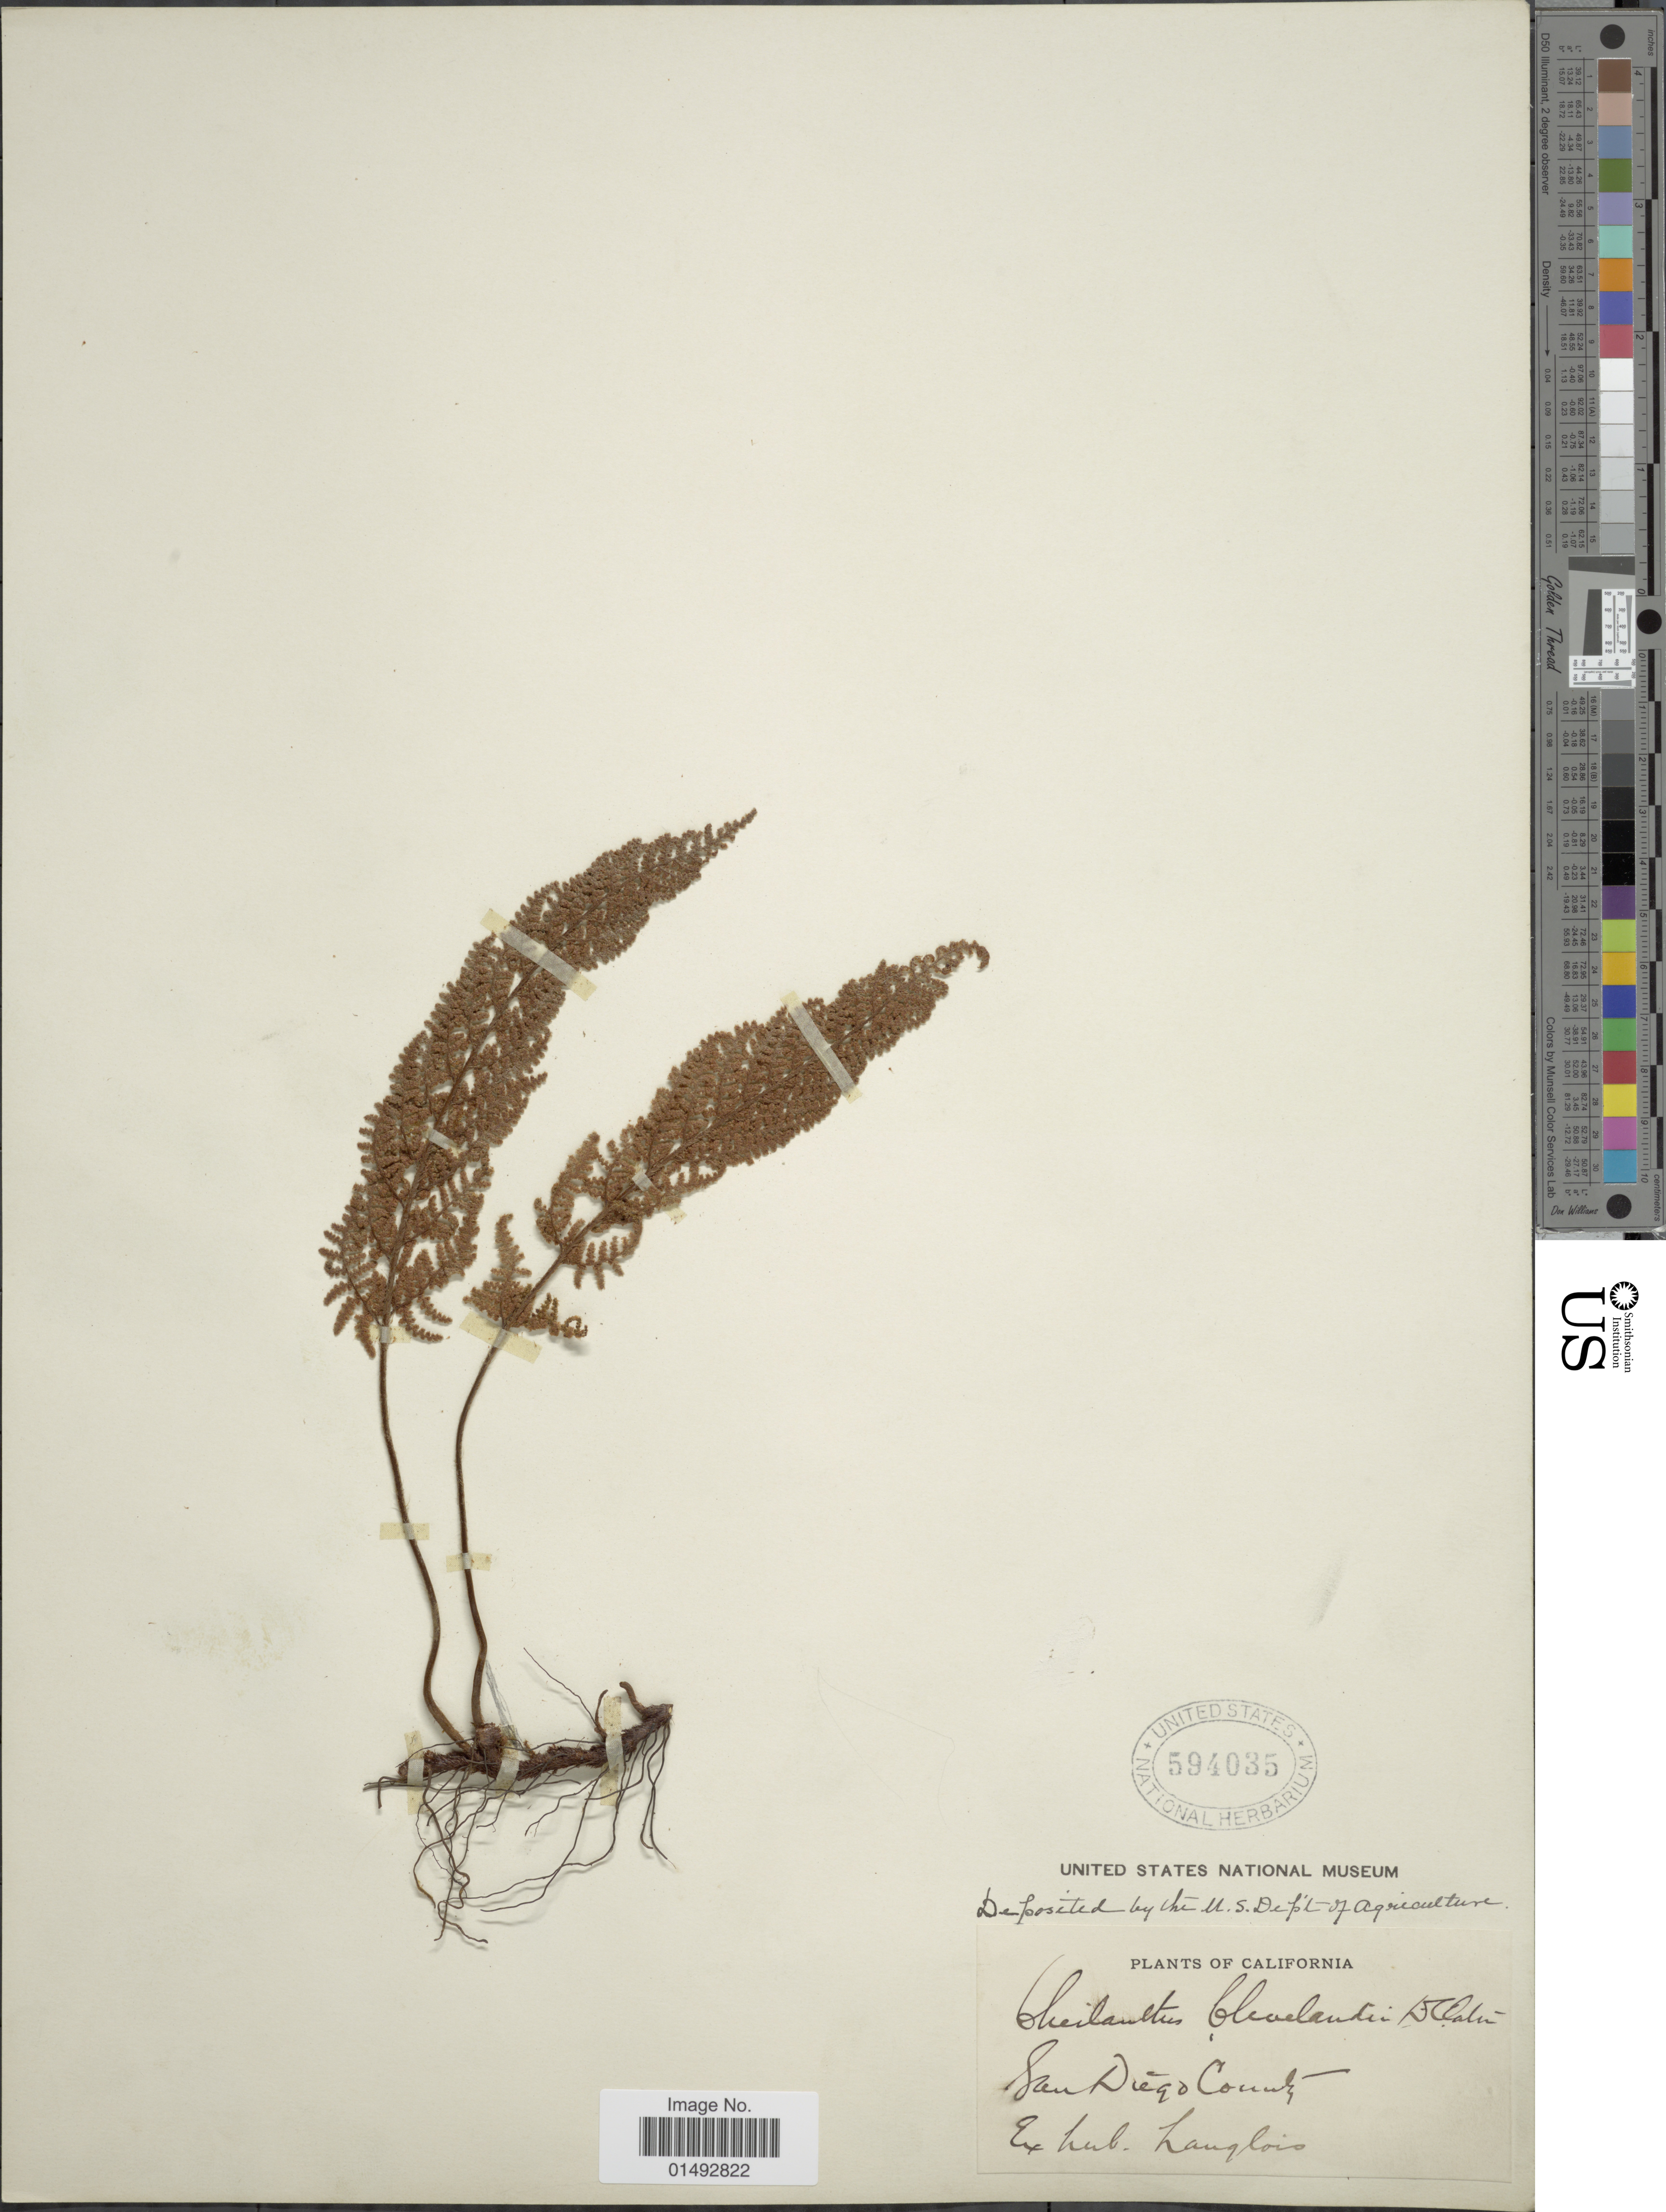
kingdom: Plantae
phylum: Tracheophyta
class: Polypodiopsida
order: Polypodiales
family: Pteridaceae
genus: Myriopteris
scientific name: Myriopteris clevelandii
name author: (D.C. Eaton) Grusz & Windham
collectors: ex herb. Langlois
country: United States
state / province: California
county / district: San Diego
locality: San Diego County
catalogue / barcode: US 594035